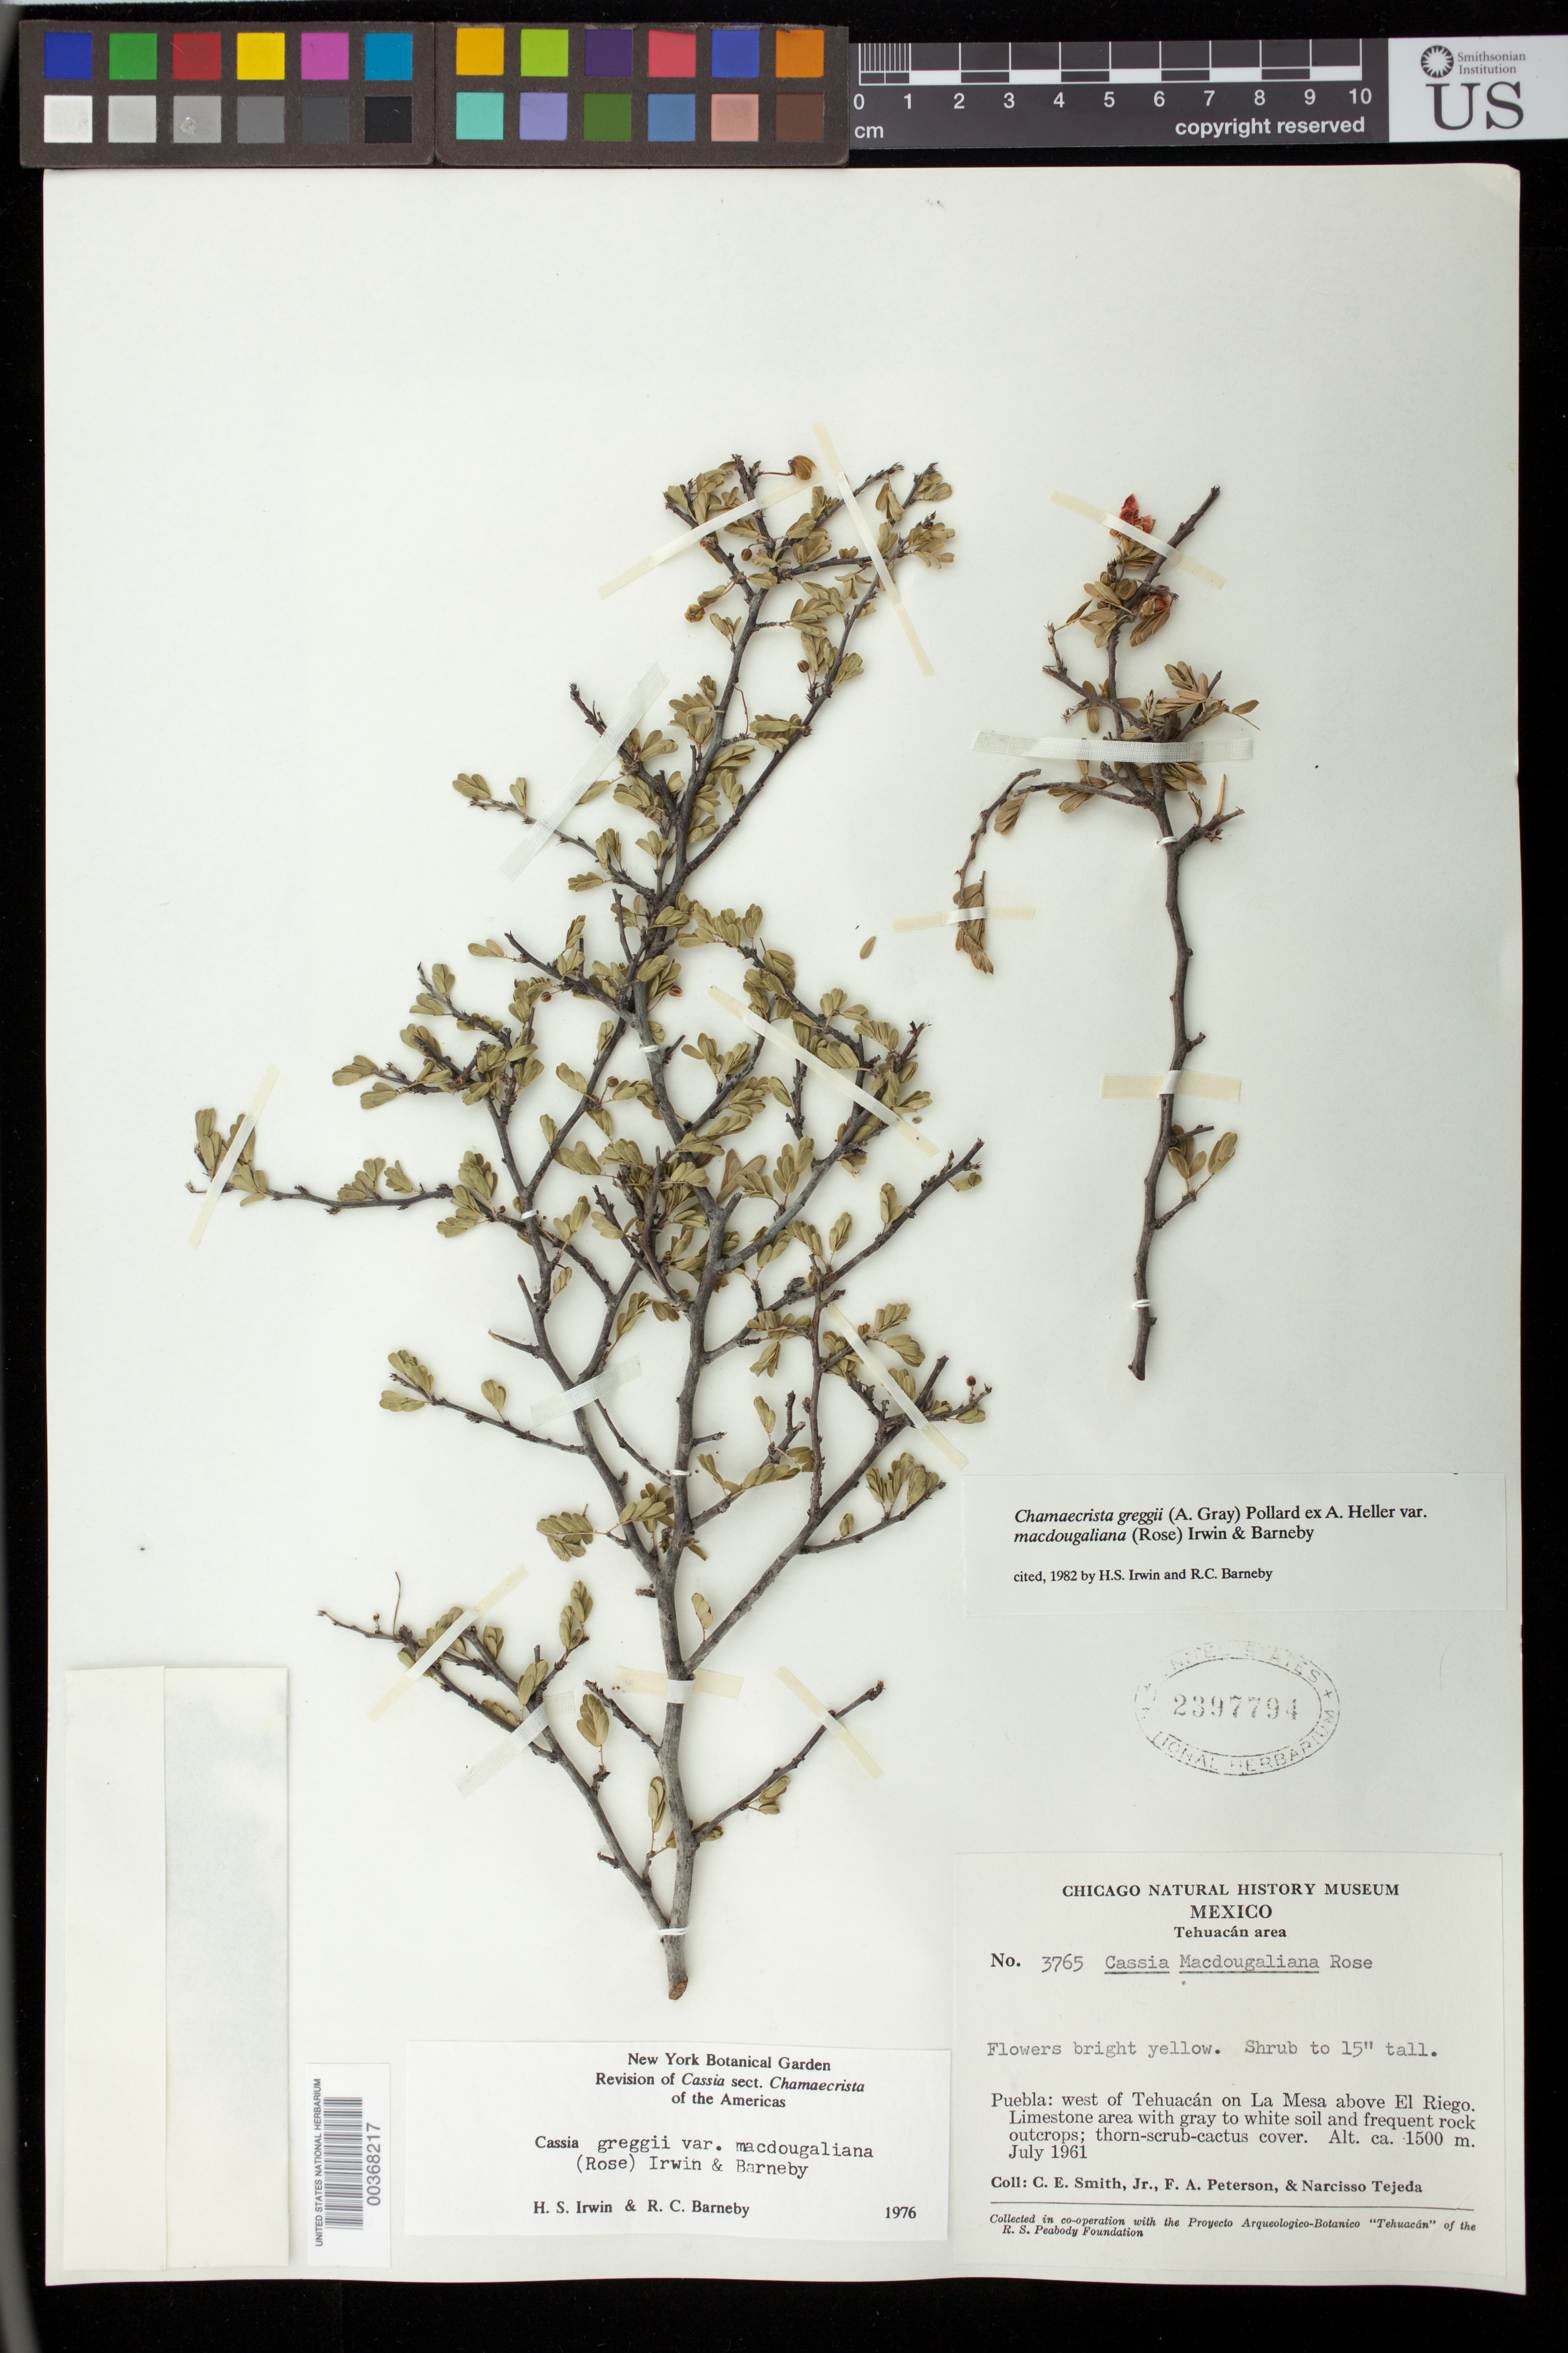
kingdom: Plantae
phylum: Tracheophyta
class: Magnoliopsida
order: Fabales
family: Fabaceae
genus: Chamaecrista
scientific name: Chamaecrista greggii var. macdougaliana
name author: (A. Gray) Pollard ex A. Heller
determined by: Irwin, Howard S.; Barneby, R. C.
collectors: C. E. Smith Jr., F. A. Peterson & N. Tejeda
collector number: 3765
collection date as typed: Jul 1961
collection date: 1961-07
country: Mexico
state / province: Puebla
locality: W of Tehuacan on la mesa above el riego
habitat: Limestone area with gray to white soil and frequent rock outcrops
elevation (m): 1500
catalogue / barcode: US 2397794